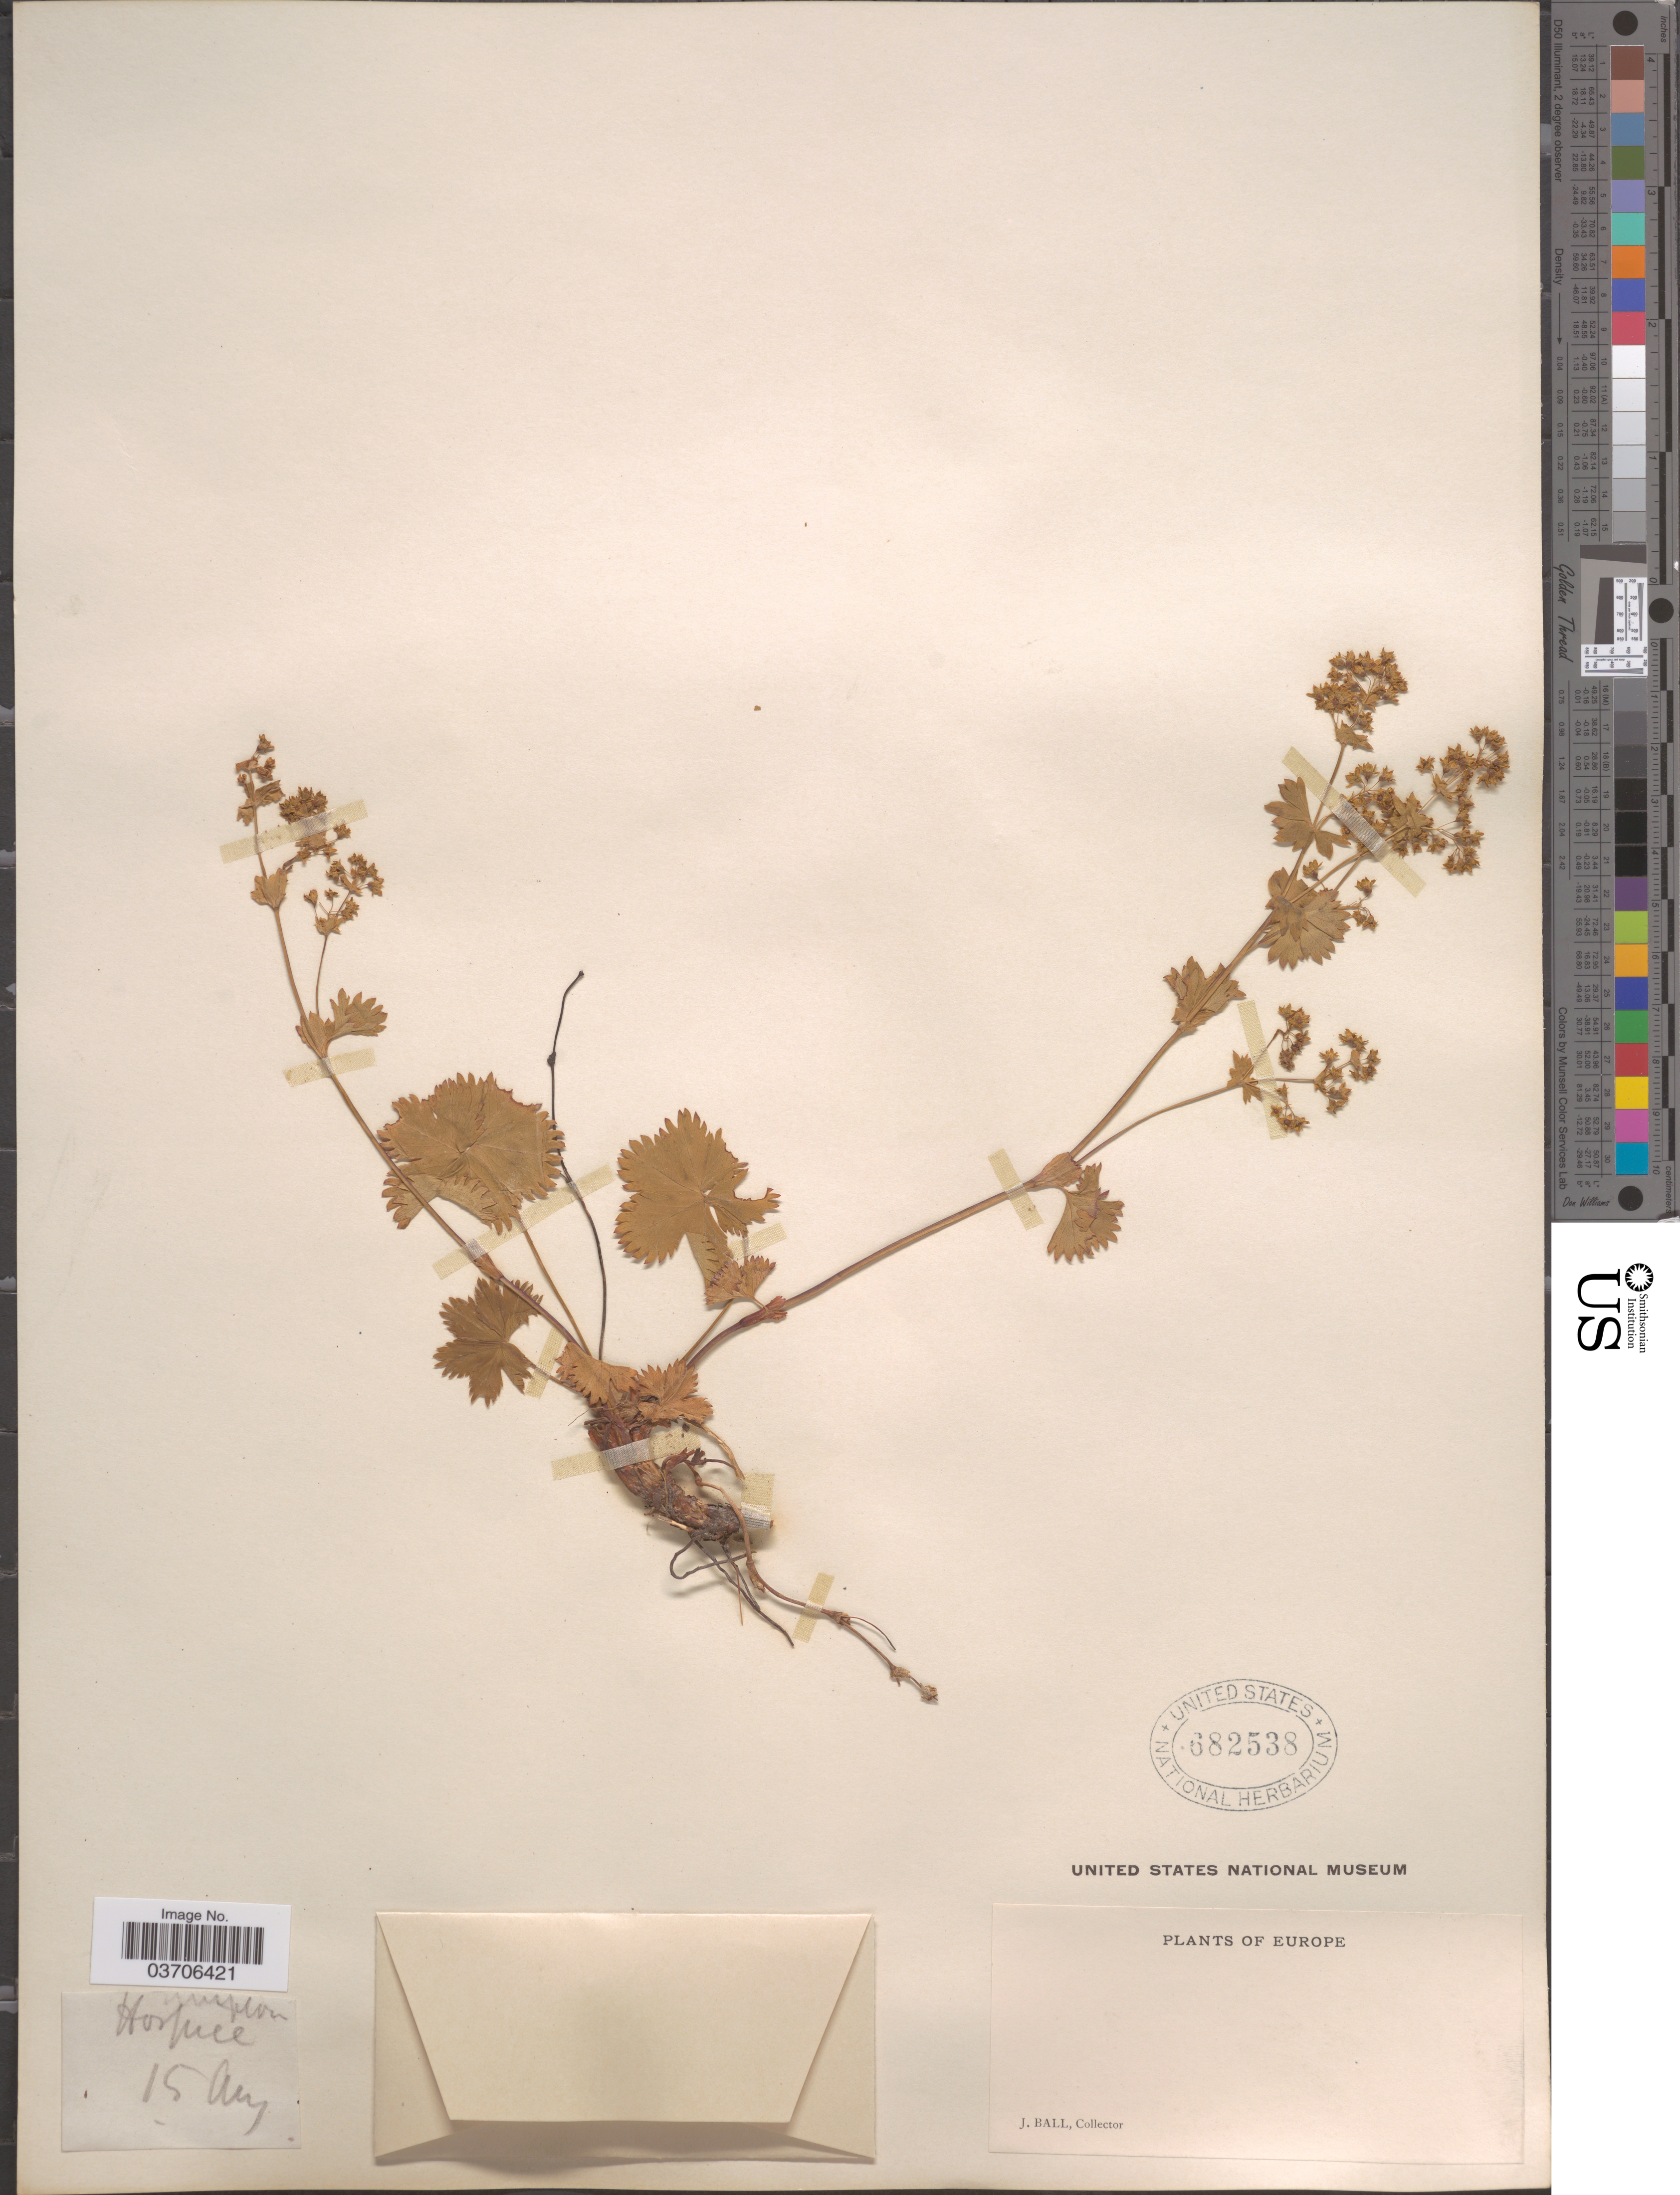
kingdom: Plantae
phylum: Tracheophyta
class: Magnoliopsida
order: Rosales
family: Rosaceae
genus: Alchemilla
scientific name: Alchemilla sp.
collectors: J. Ball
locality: Europe.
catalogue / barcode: US 682538